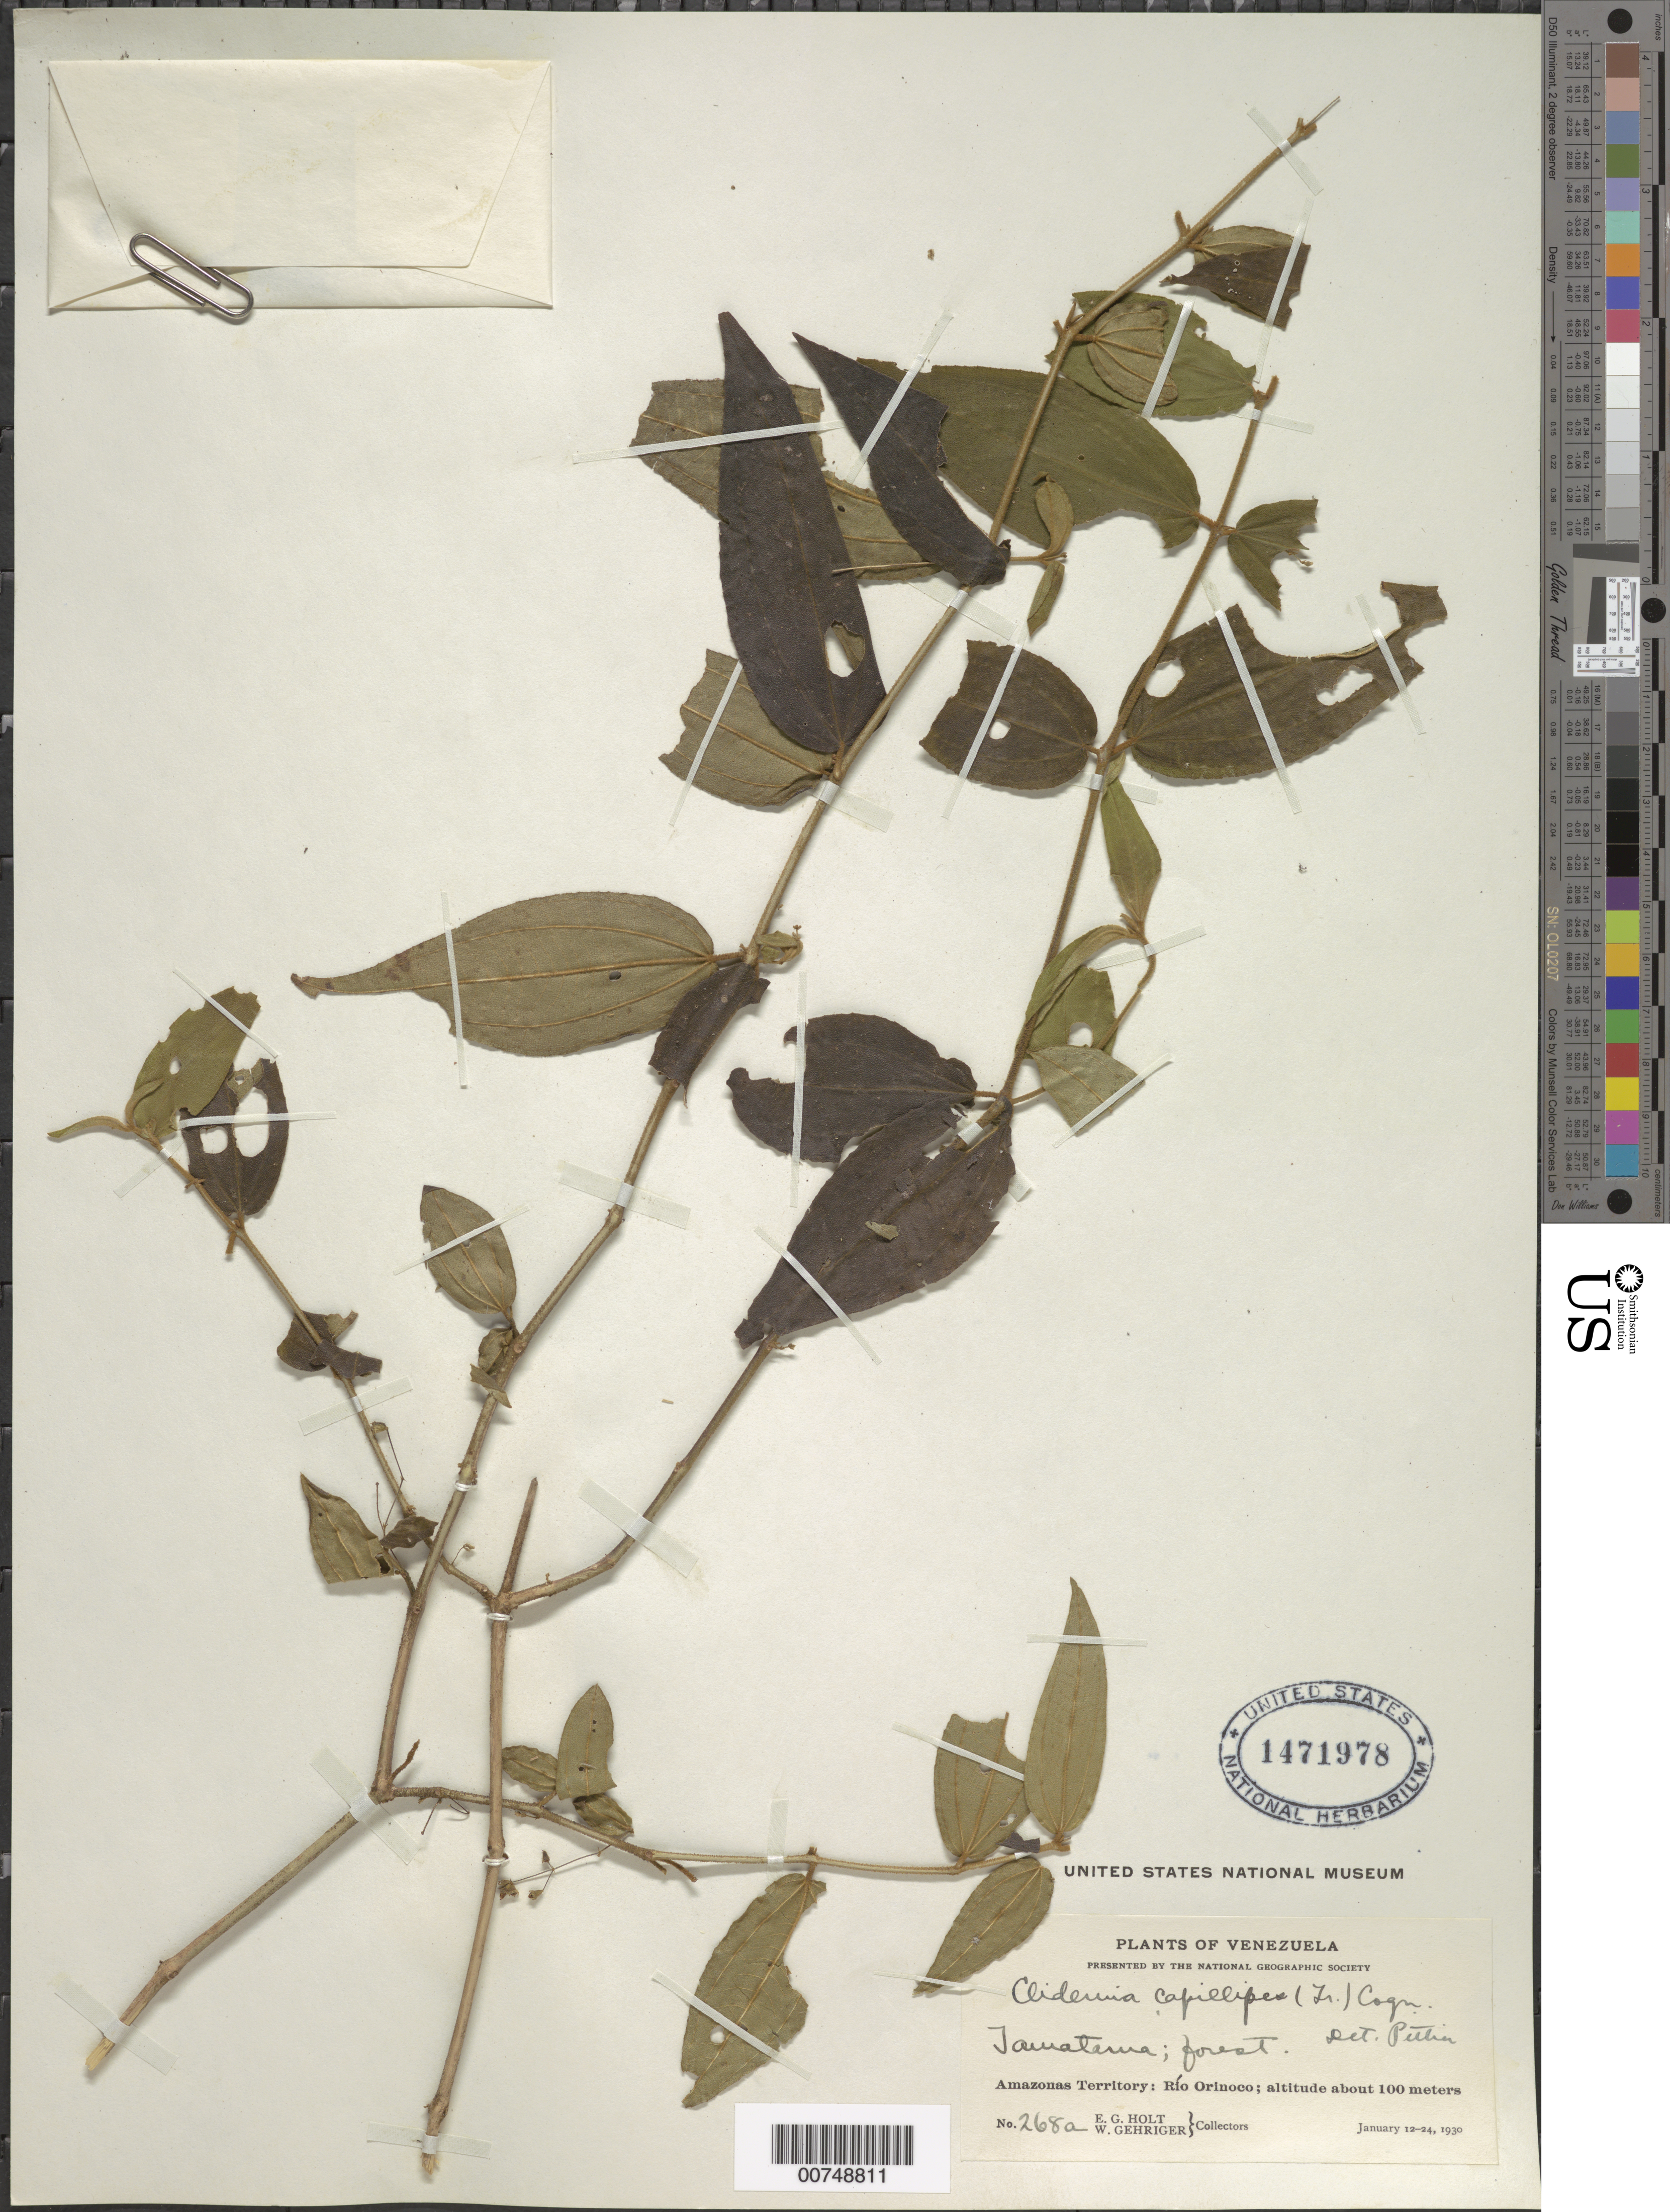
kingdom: Plantae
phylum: Tracheophyta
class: Magnoliopsida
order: Myrtales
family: Melastomataceae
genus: Clidemia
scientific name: Clidemia capillipes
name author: (Triana) Cogn.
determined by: Pittier, Henri F.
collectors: E. Holt & W. Gehriger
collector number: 268 a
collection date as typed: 12-Jan-30 to 24-Jan-30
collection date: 1930-01-12/1930-01-24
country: Venezuela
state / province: Amazonas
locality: Tamatama, Alto Río Orinoco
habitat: Forest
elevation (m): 100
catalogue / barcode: US 1471978